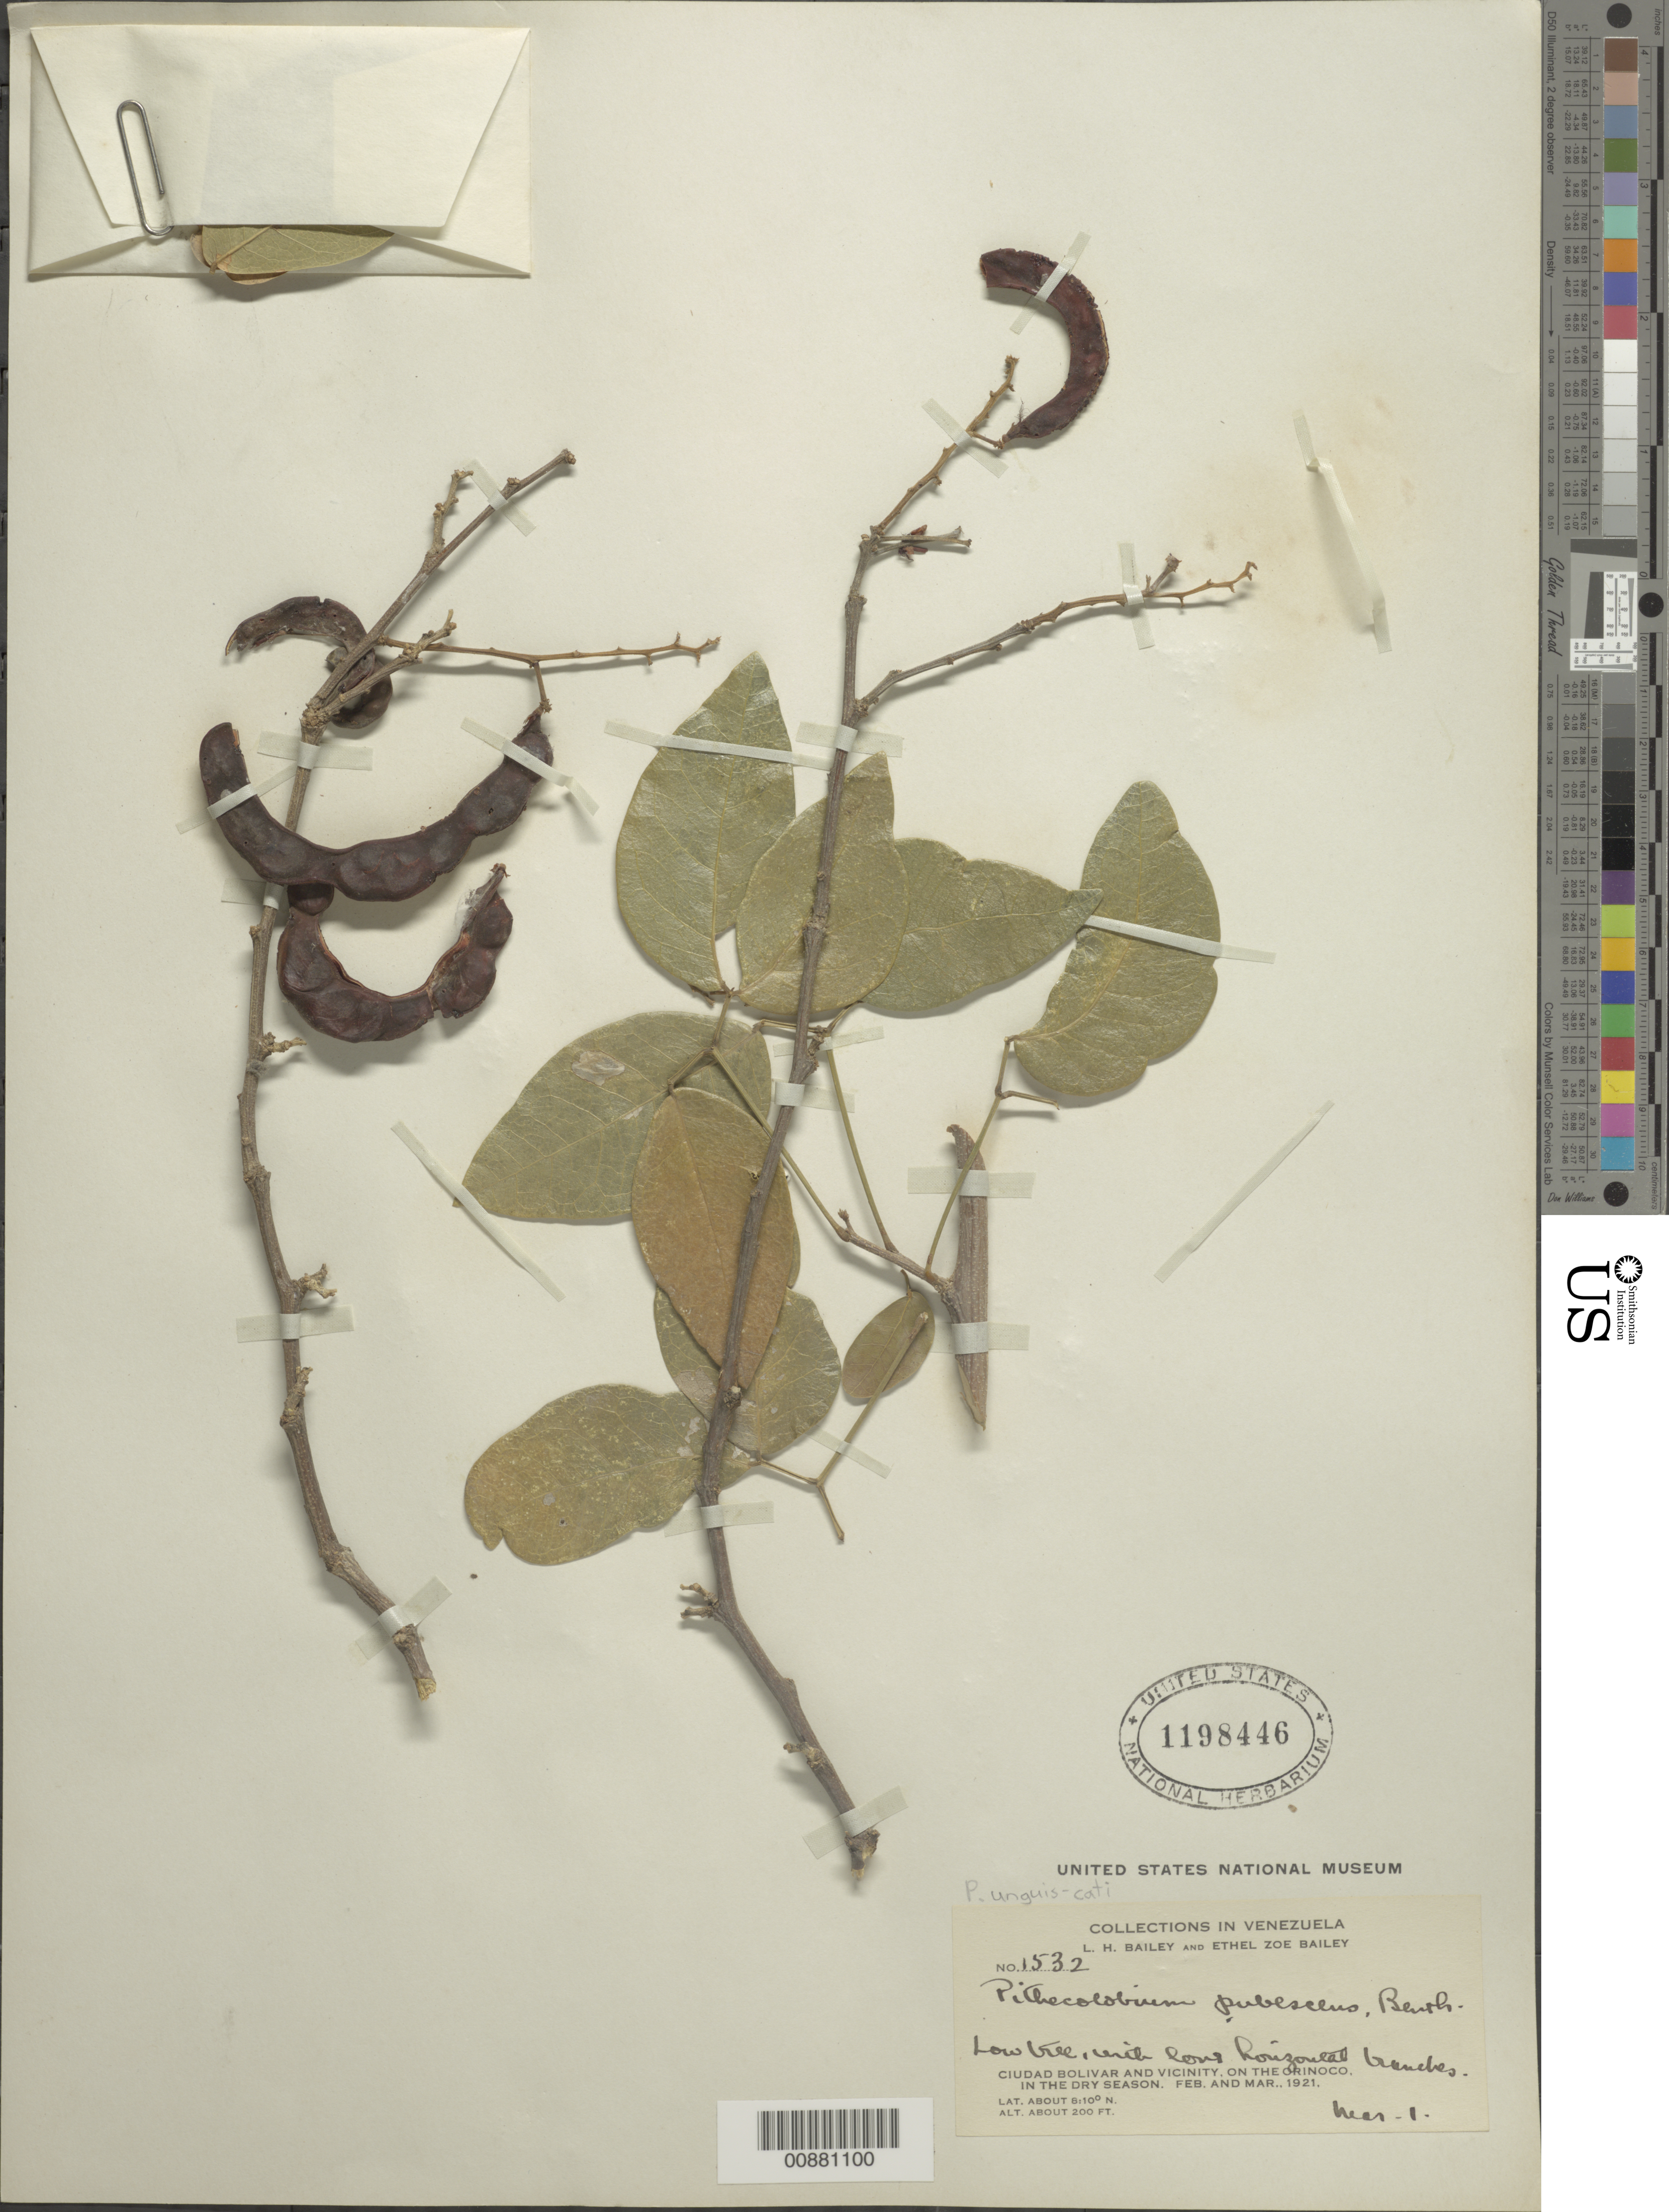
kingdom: Plantae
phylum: Tracheophyta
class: Magnoliopsida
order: Fabales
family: Fabaceae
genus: Pithecellobium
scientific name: Pithecellobium unguis-cati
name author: (L.) Benth.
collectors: L. H. Bailey & E. Z. Bailey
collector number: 1532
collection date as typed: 1-Mar-21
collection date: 1921-03-01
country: Venezuela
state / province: Bolívar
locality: Ciudad Bolívar and vicinity, Orinoco R.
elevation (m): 61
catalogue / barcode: US 1198446